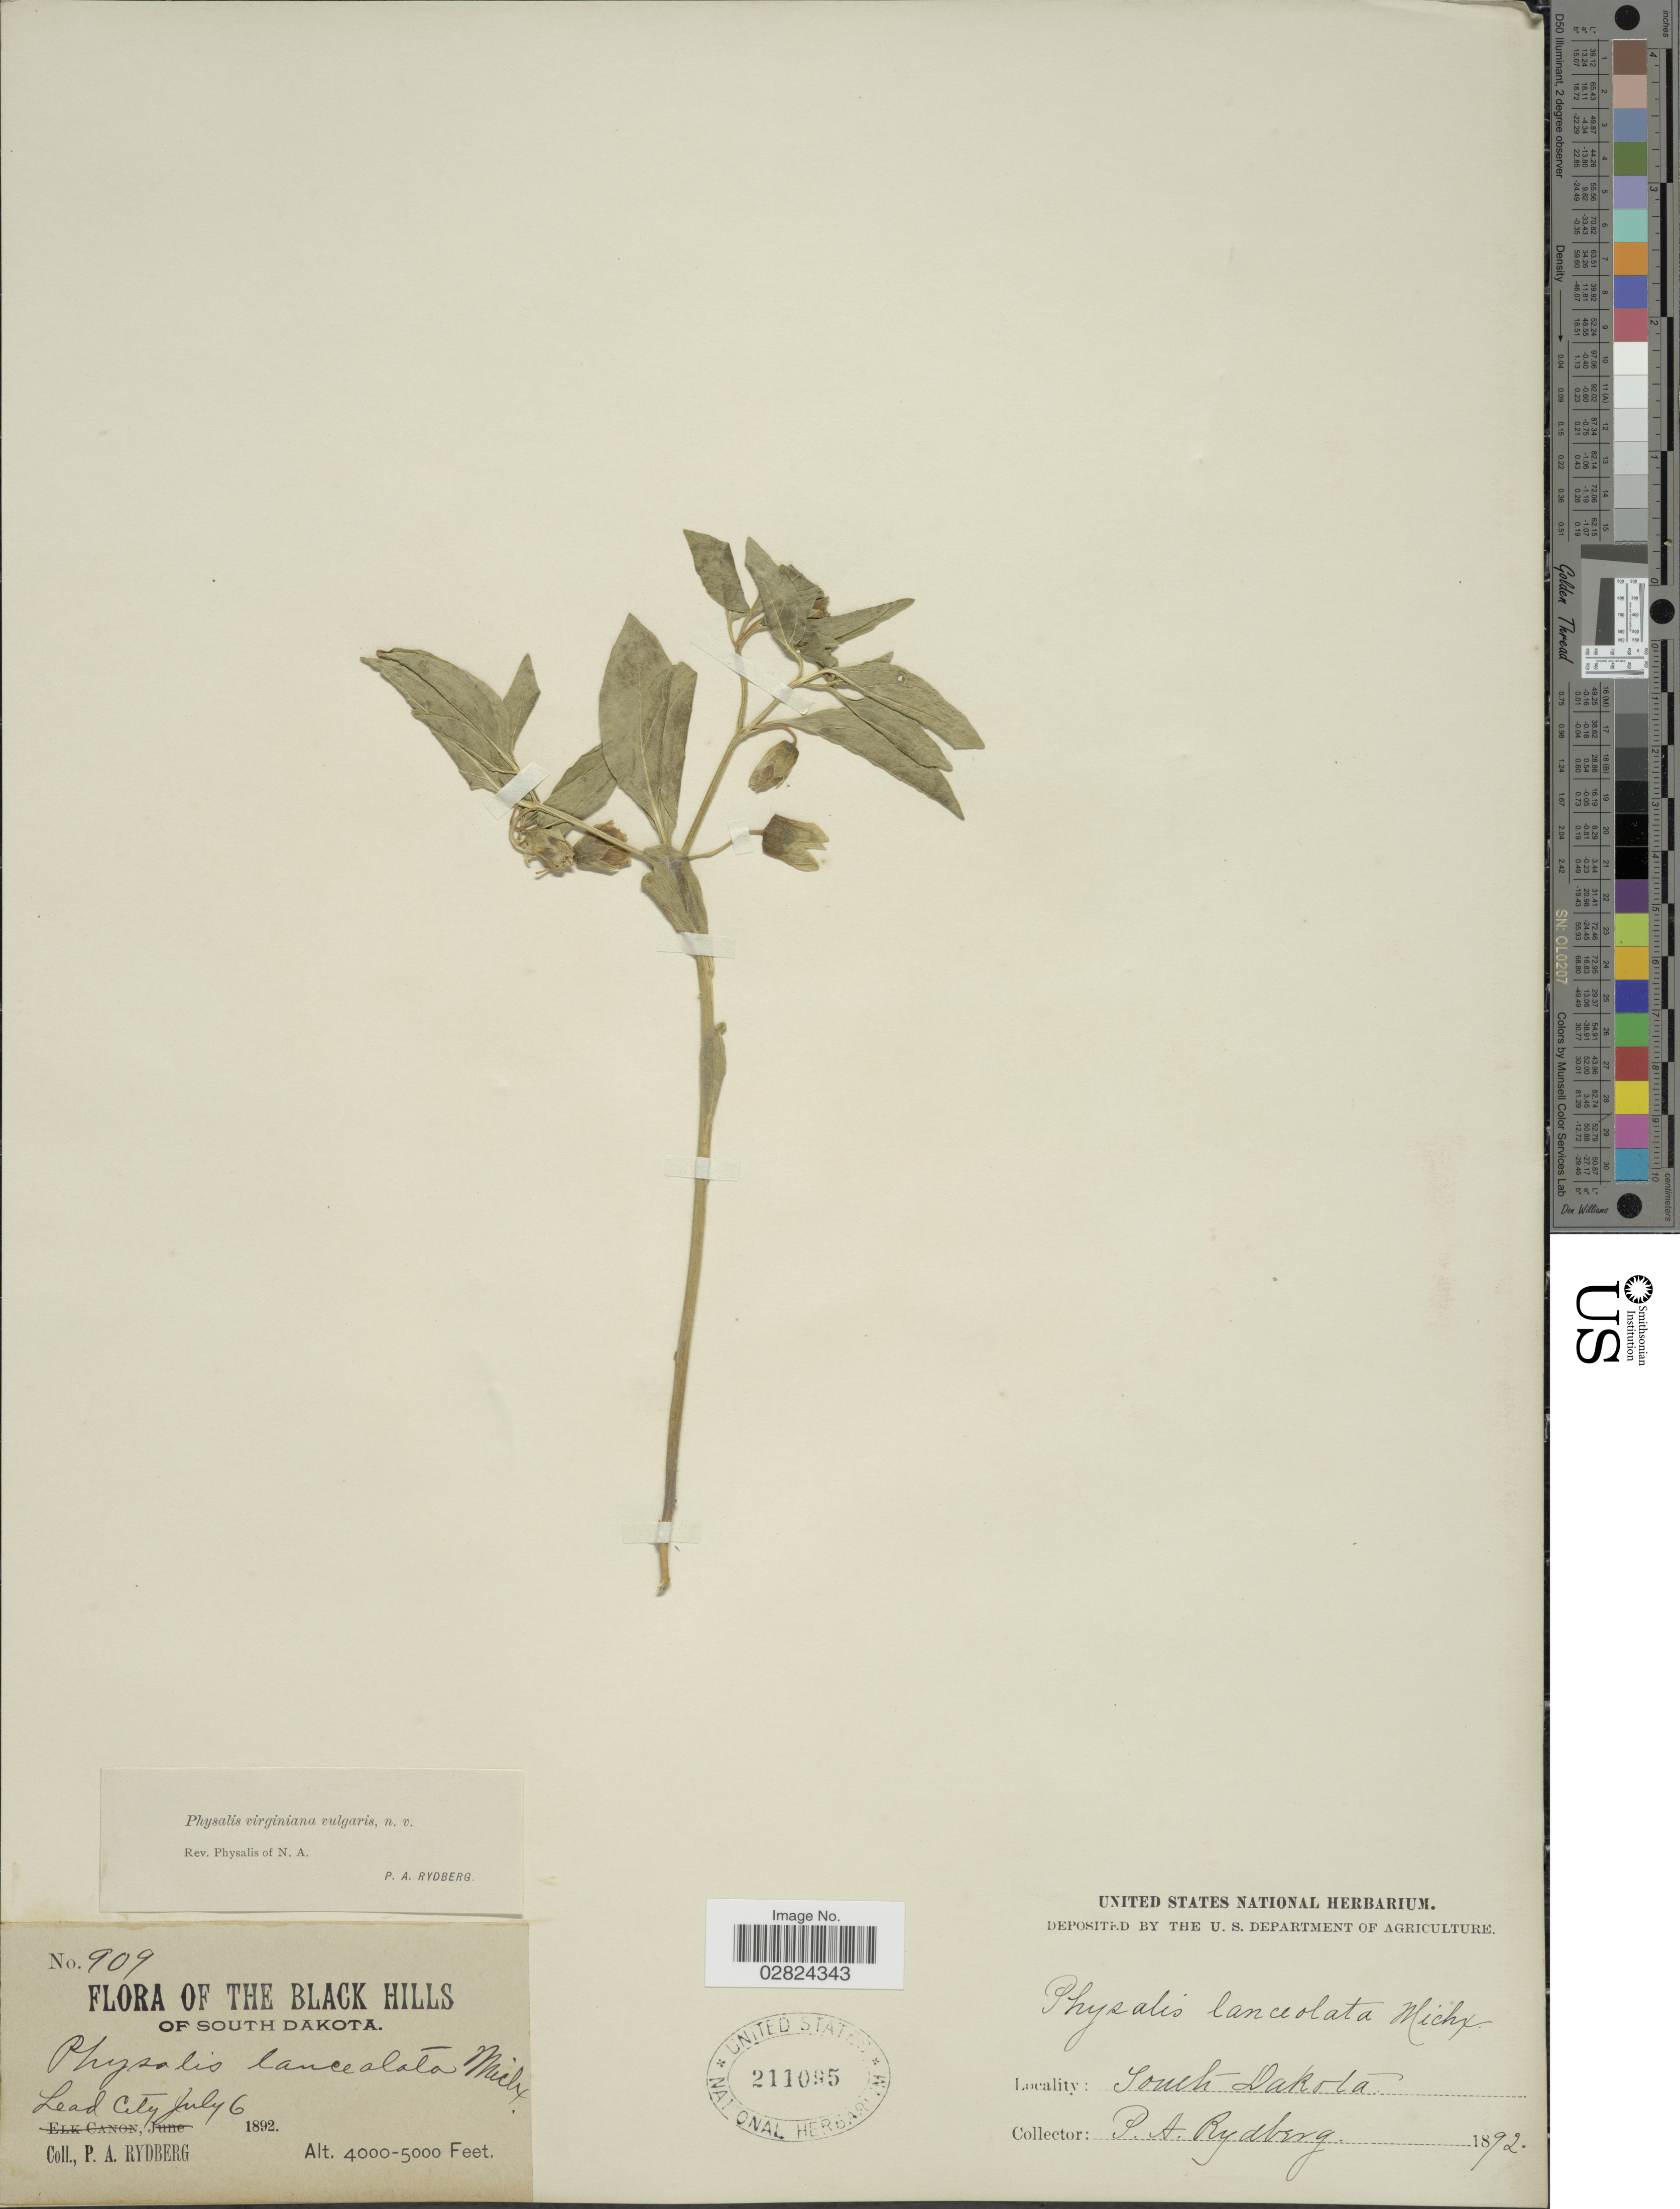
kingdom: Plantae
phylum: Tracheophyta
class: Magnoliopsida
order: Solanales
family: Solanaceae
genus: Physalis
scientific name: Physalis virginiana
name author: Mill.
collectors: P. A. Rydberg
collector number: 909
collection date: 1892-07-06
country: United States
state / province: South Dakota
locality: The Black Hills of South Dakota, Lead City.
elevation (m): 1219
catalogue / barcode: US 211095